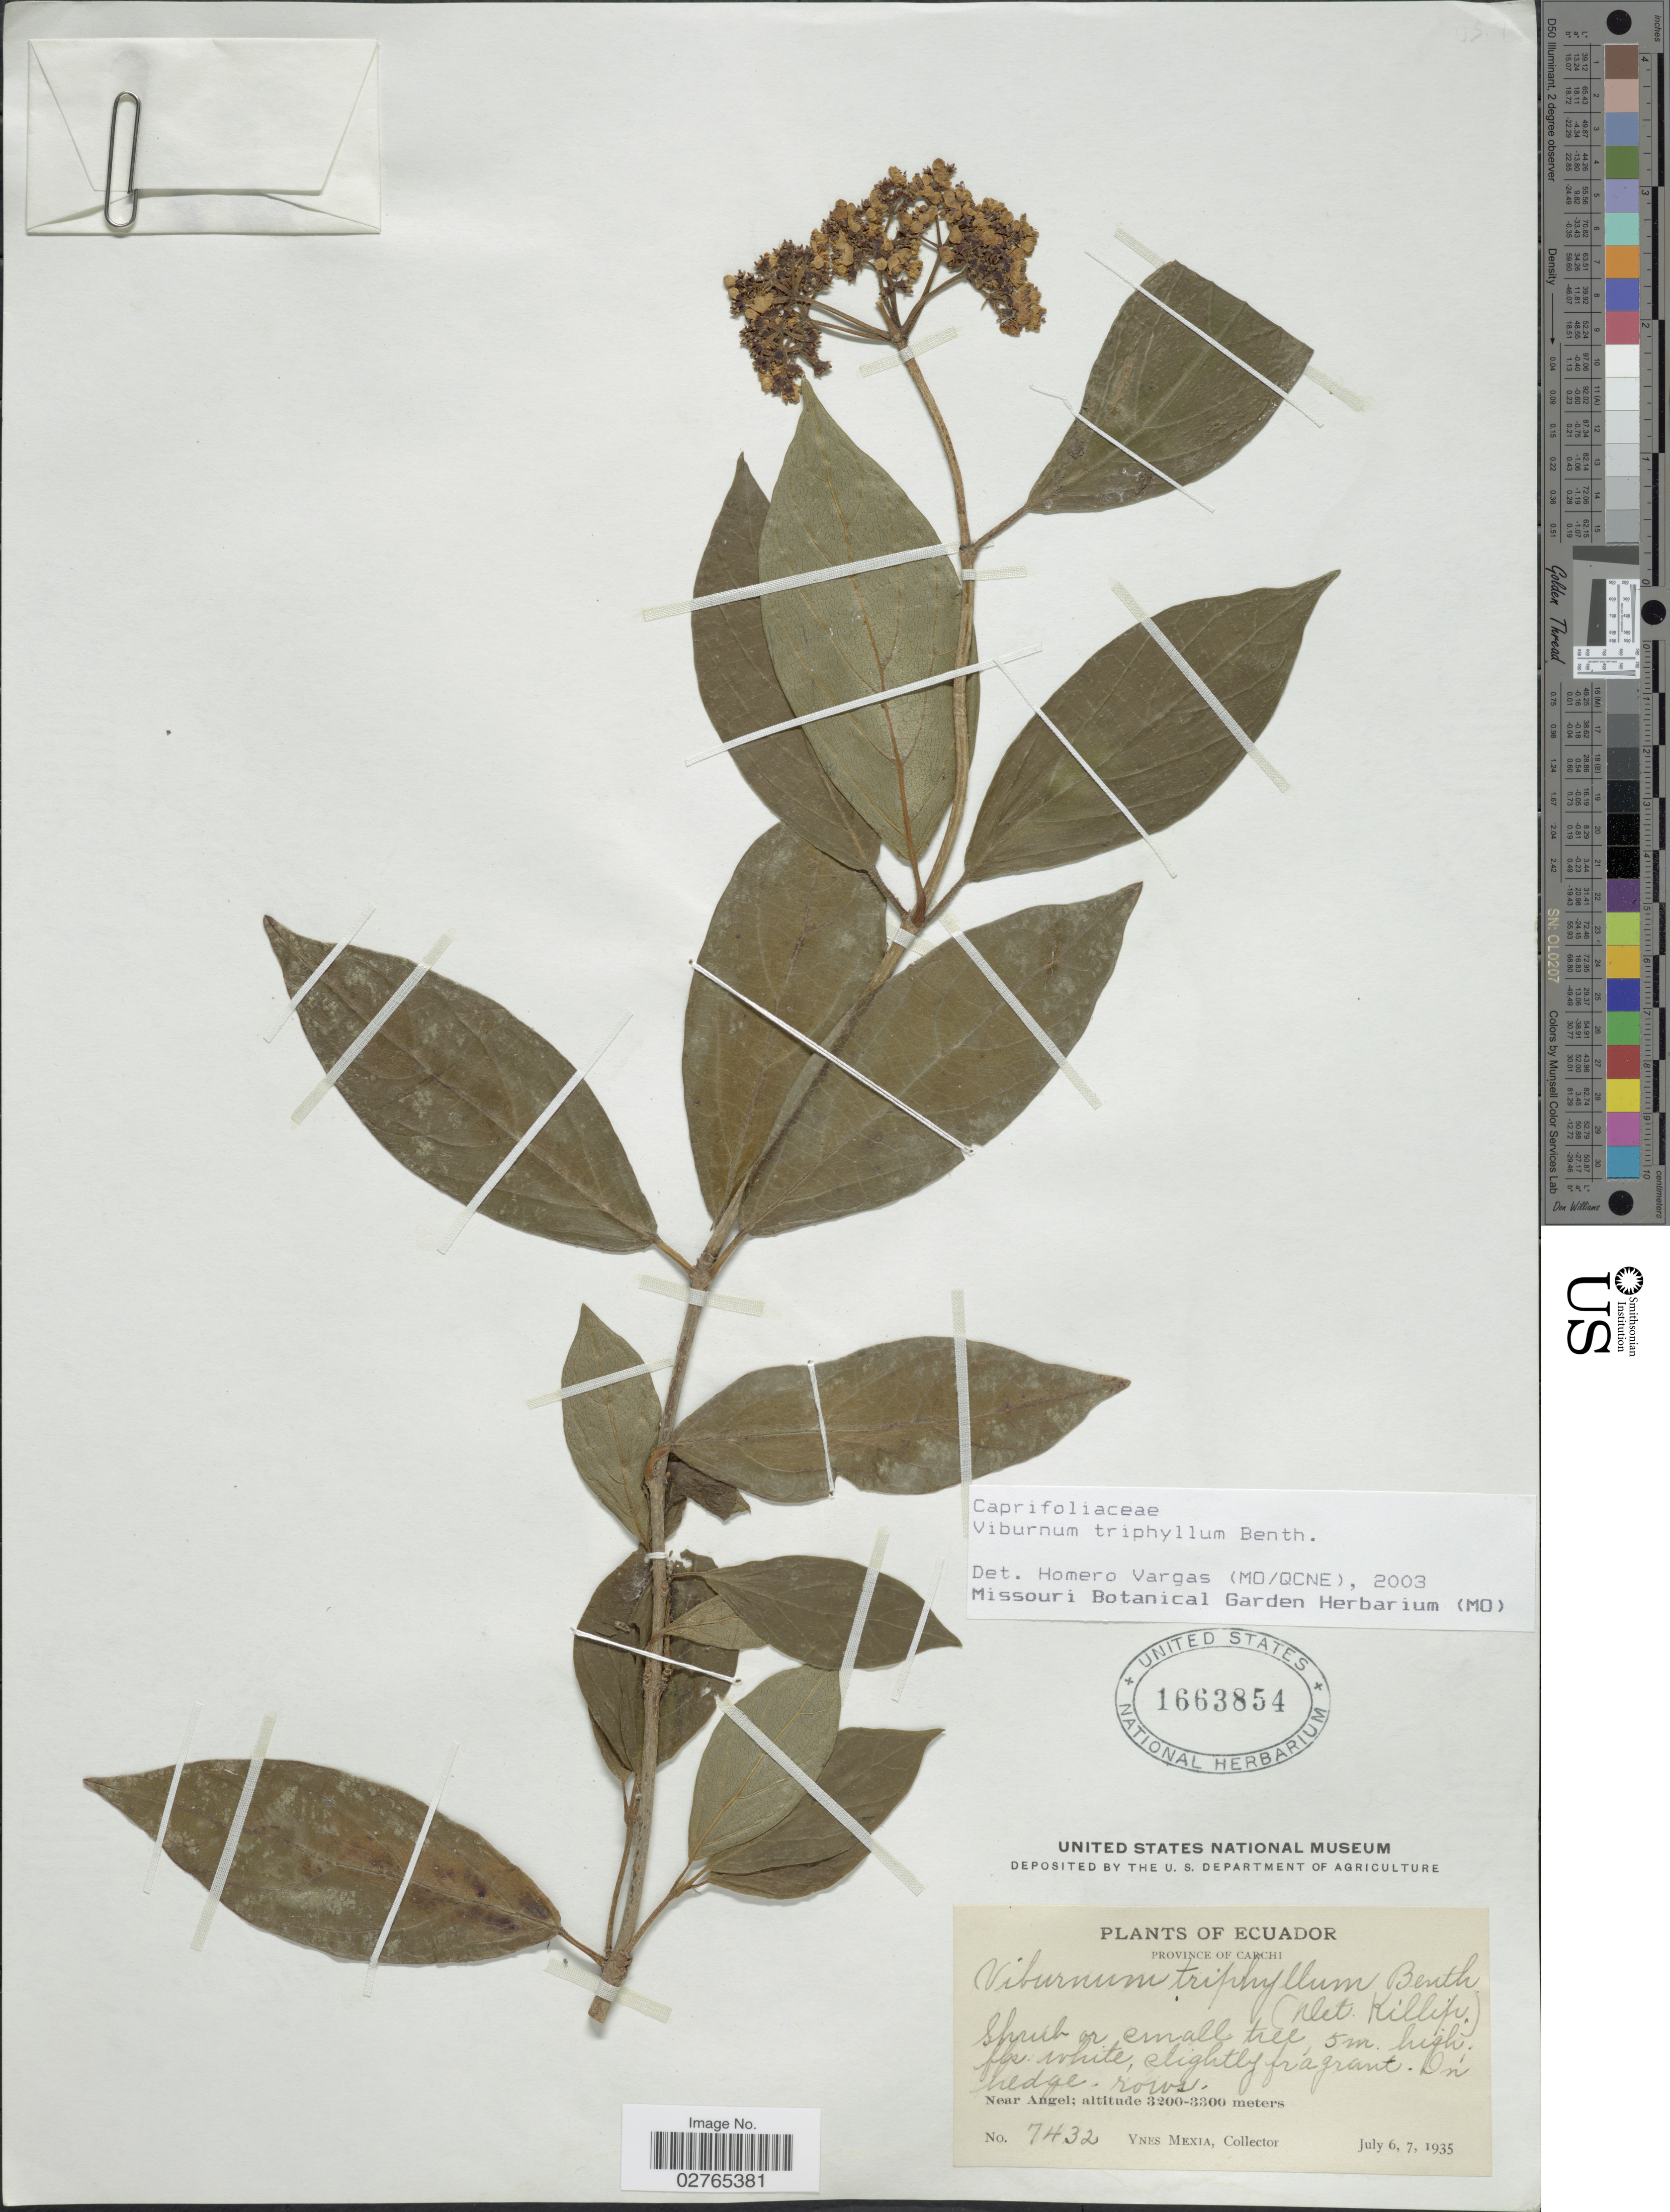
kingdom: Plantae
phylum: Tracheophyta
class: Magnoliopsida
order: Dipsacales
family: Viburnaceae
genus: Viburnum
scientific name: Viburnum triphyllum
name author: Benth.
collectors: Y. Mexia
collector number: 7432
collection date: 1935-07-06/1935-07-07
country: Ecuador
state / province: Carchi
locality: Near Angel.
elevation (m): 3200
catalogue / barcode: US 1663854